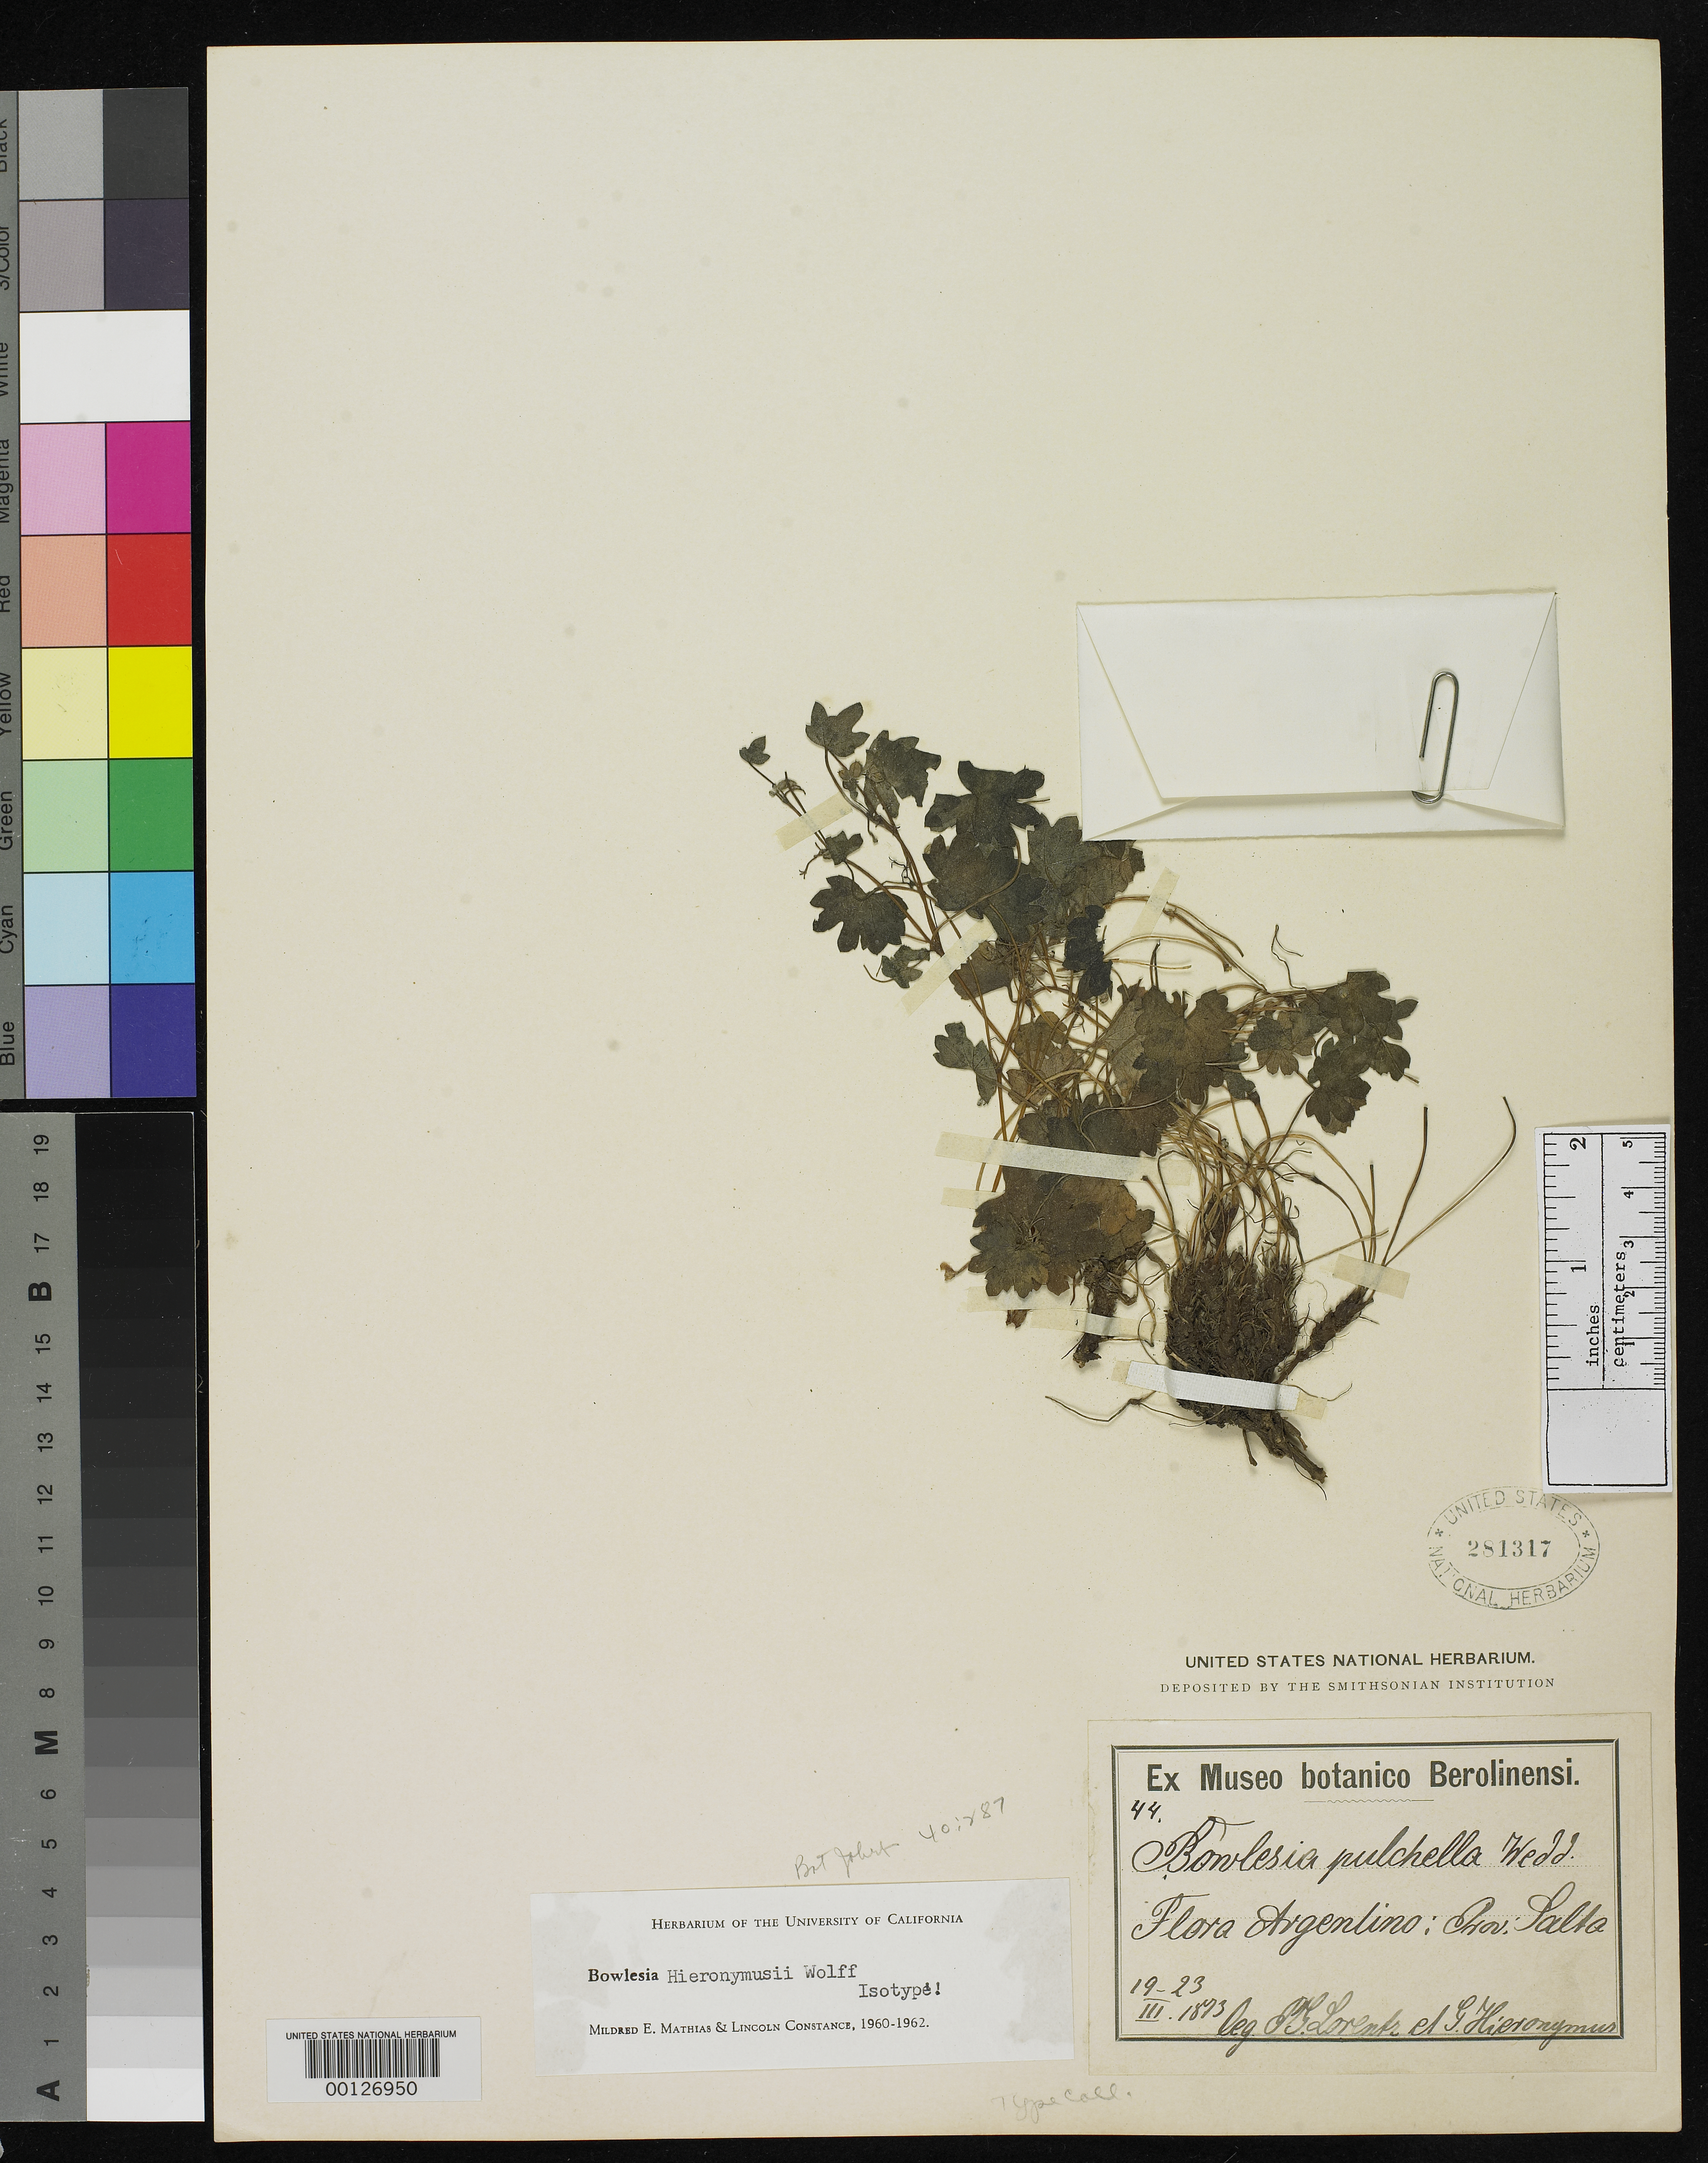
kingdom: Plantae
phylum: Tracheophyta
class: Magnoliopsida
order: Apiales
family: Apiaceae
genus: Bowlesia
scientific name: Bowlesia hieronymusii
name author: H. Wolff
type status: Isotype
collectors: P. G. Lorentz & G. H. Hieronymus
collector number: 44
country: Argentina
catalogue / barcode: US 281317